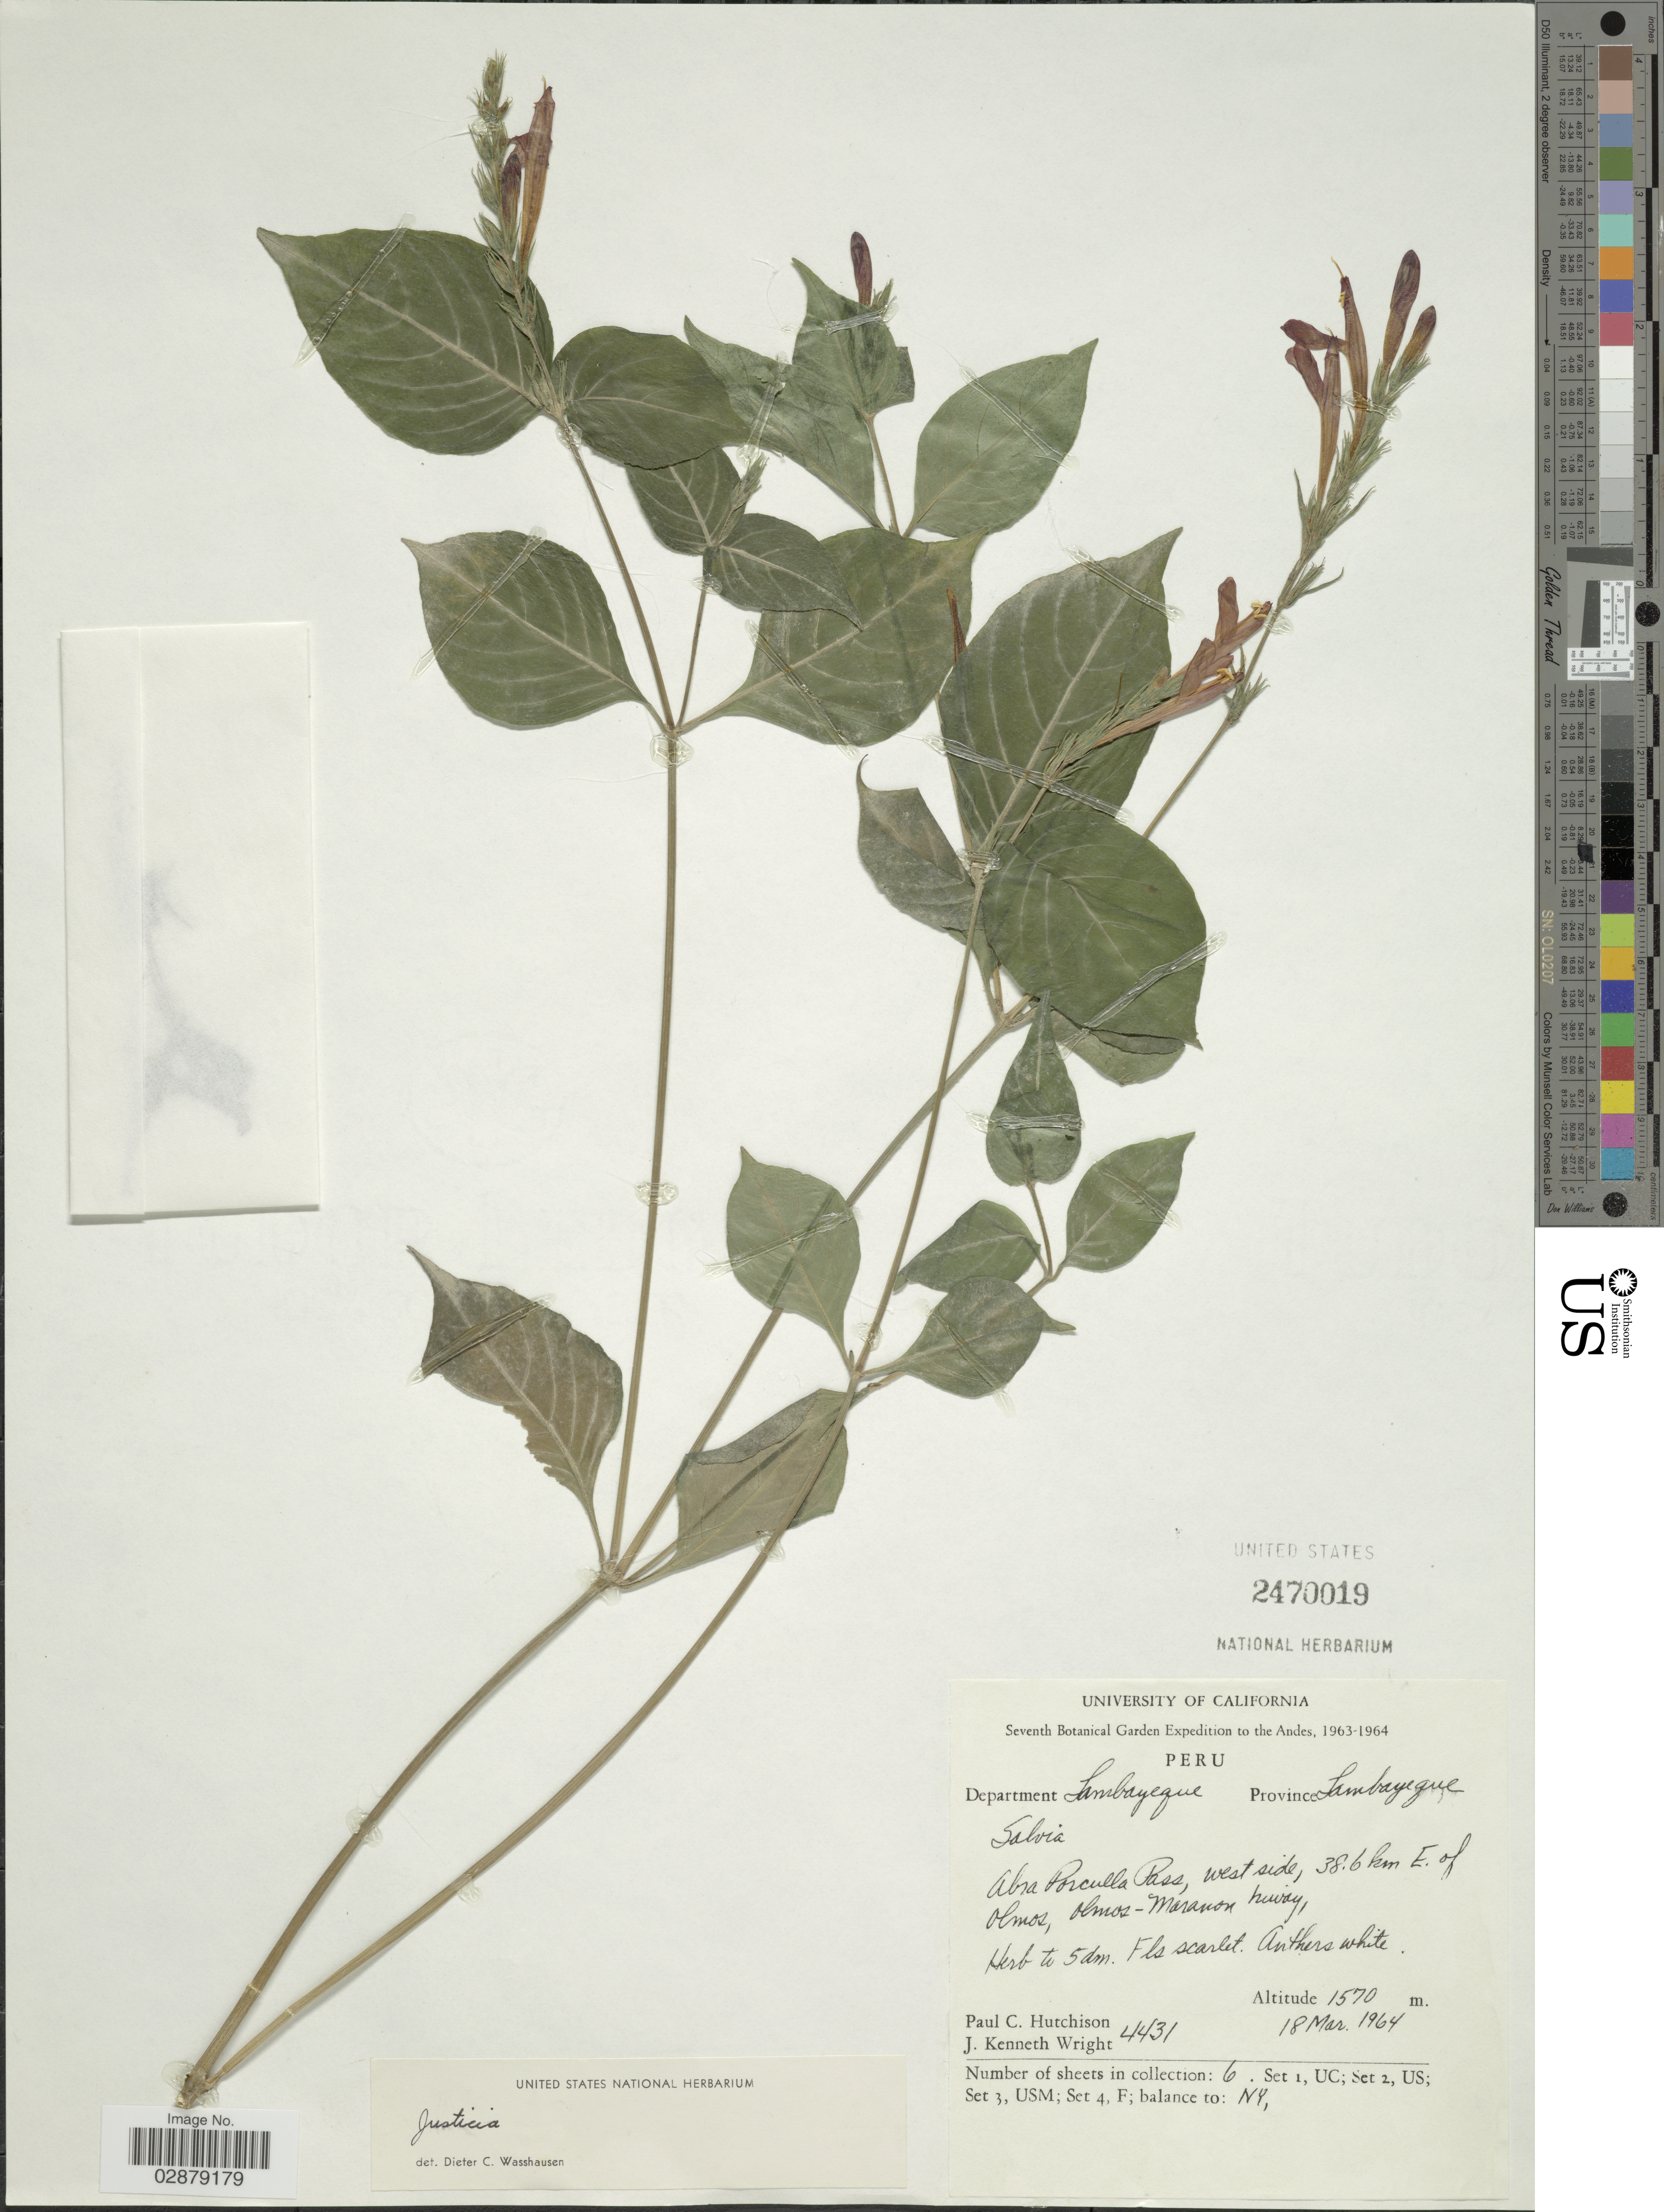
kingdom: Plantae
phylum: Tracheophyta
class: Magnoliopsida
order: Lamiales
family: Acanthaceae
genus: Justicia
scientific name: Justicia hookeriana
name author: T. Anderson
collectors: P. C. Hutchison & J. K. Wright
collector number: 4431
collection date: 1964-03-18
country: Peru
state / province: Lambayeque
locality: Abra Porculla Pass, west side, 38.6 km E. of Olmos, Olmos-Marañon hiway, Province Lambayeque, Department Lambayeque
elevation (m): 1570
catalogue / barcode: US 2470019